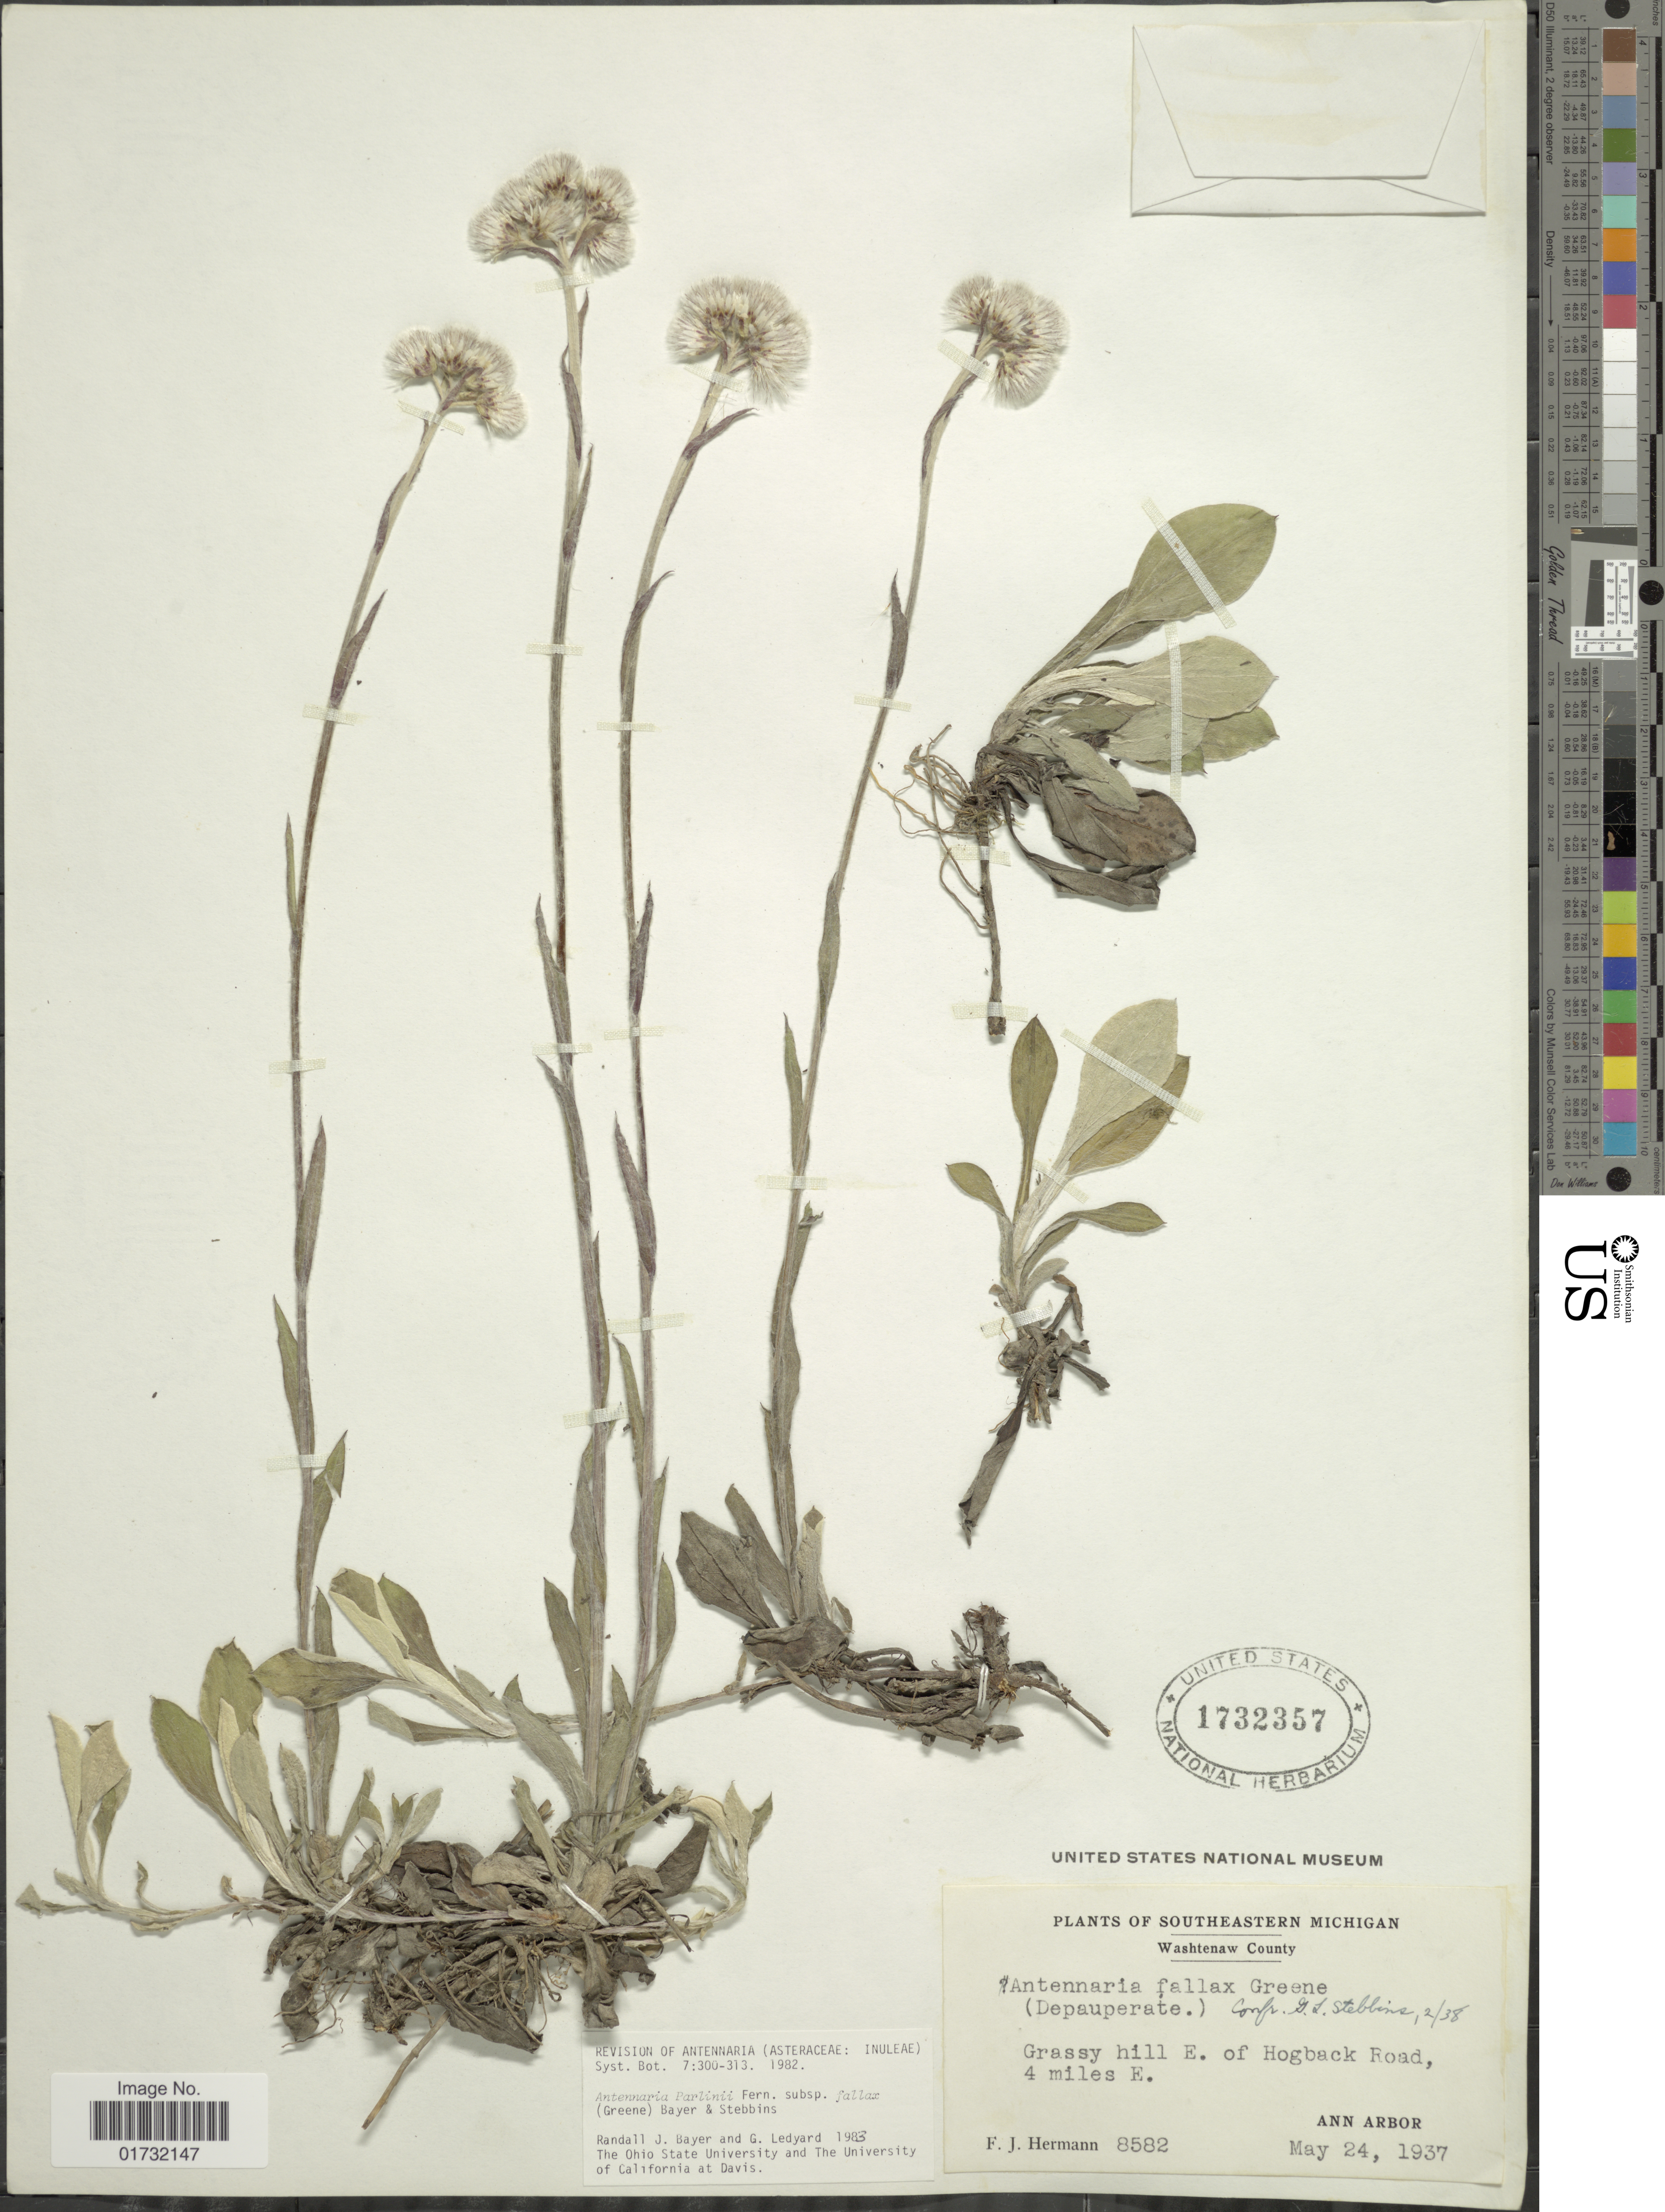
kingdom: Plantae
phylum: Tracheophyta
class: Magnoliopsida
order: Asterales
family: Asteraceae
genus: Antennaria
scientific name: Antennaria parlinii subsp. fallax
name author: (Greene) R.J. Bayer & Stebbins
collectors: F. J. Hermann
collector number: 8582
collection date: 1937-05-24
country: United States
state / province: Michigan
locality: Southeastern Michigan. Washtenaw County. E. of Hogback Road, 4 miles E. Ann Arbor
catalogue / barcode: US 1732357